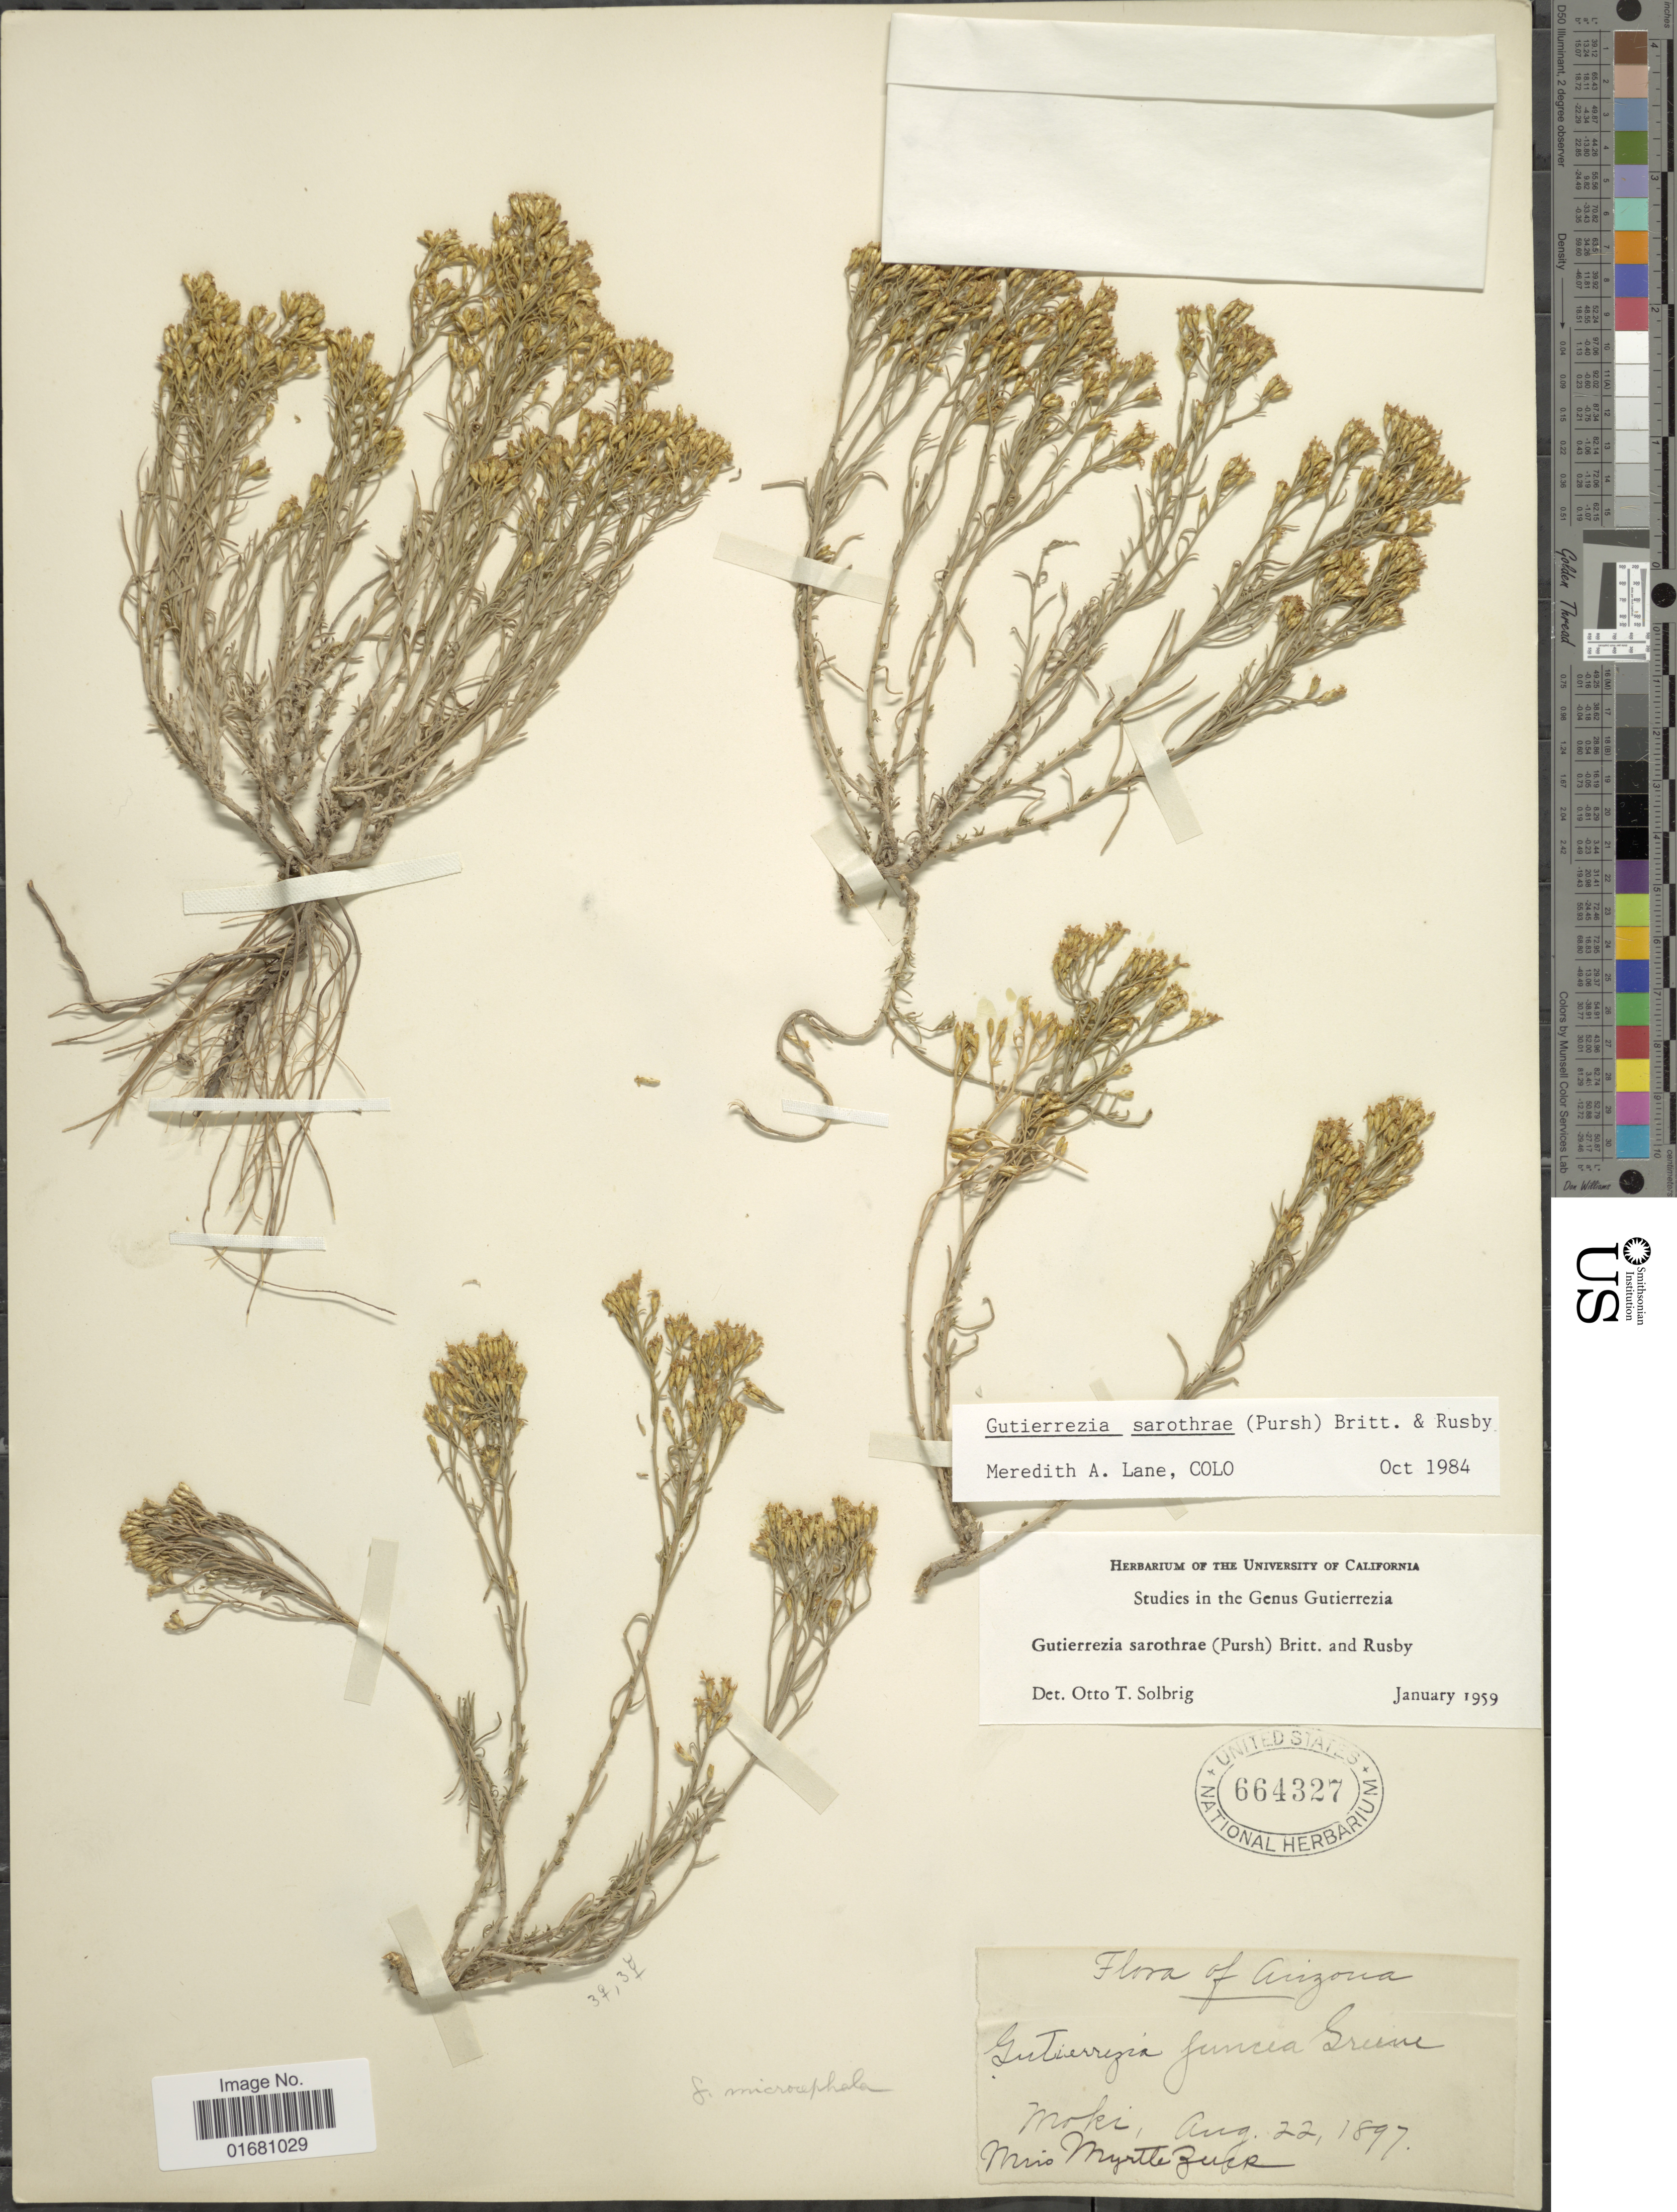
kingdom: Plantae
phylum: Tracheophyta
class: Magnoliopsida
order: Asterales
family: Asteraceae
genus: Gutierrezia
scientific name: Gutierrezia sarothrae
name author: (Pursh) Britton & Rusby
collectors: M. Zuck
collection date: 1897-08-22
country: United States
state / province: Arizona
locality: Moki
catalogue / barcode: US 664327